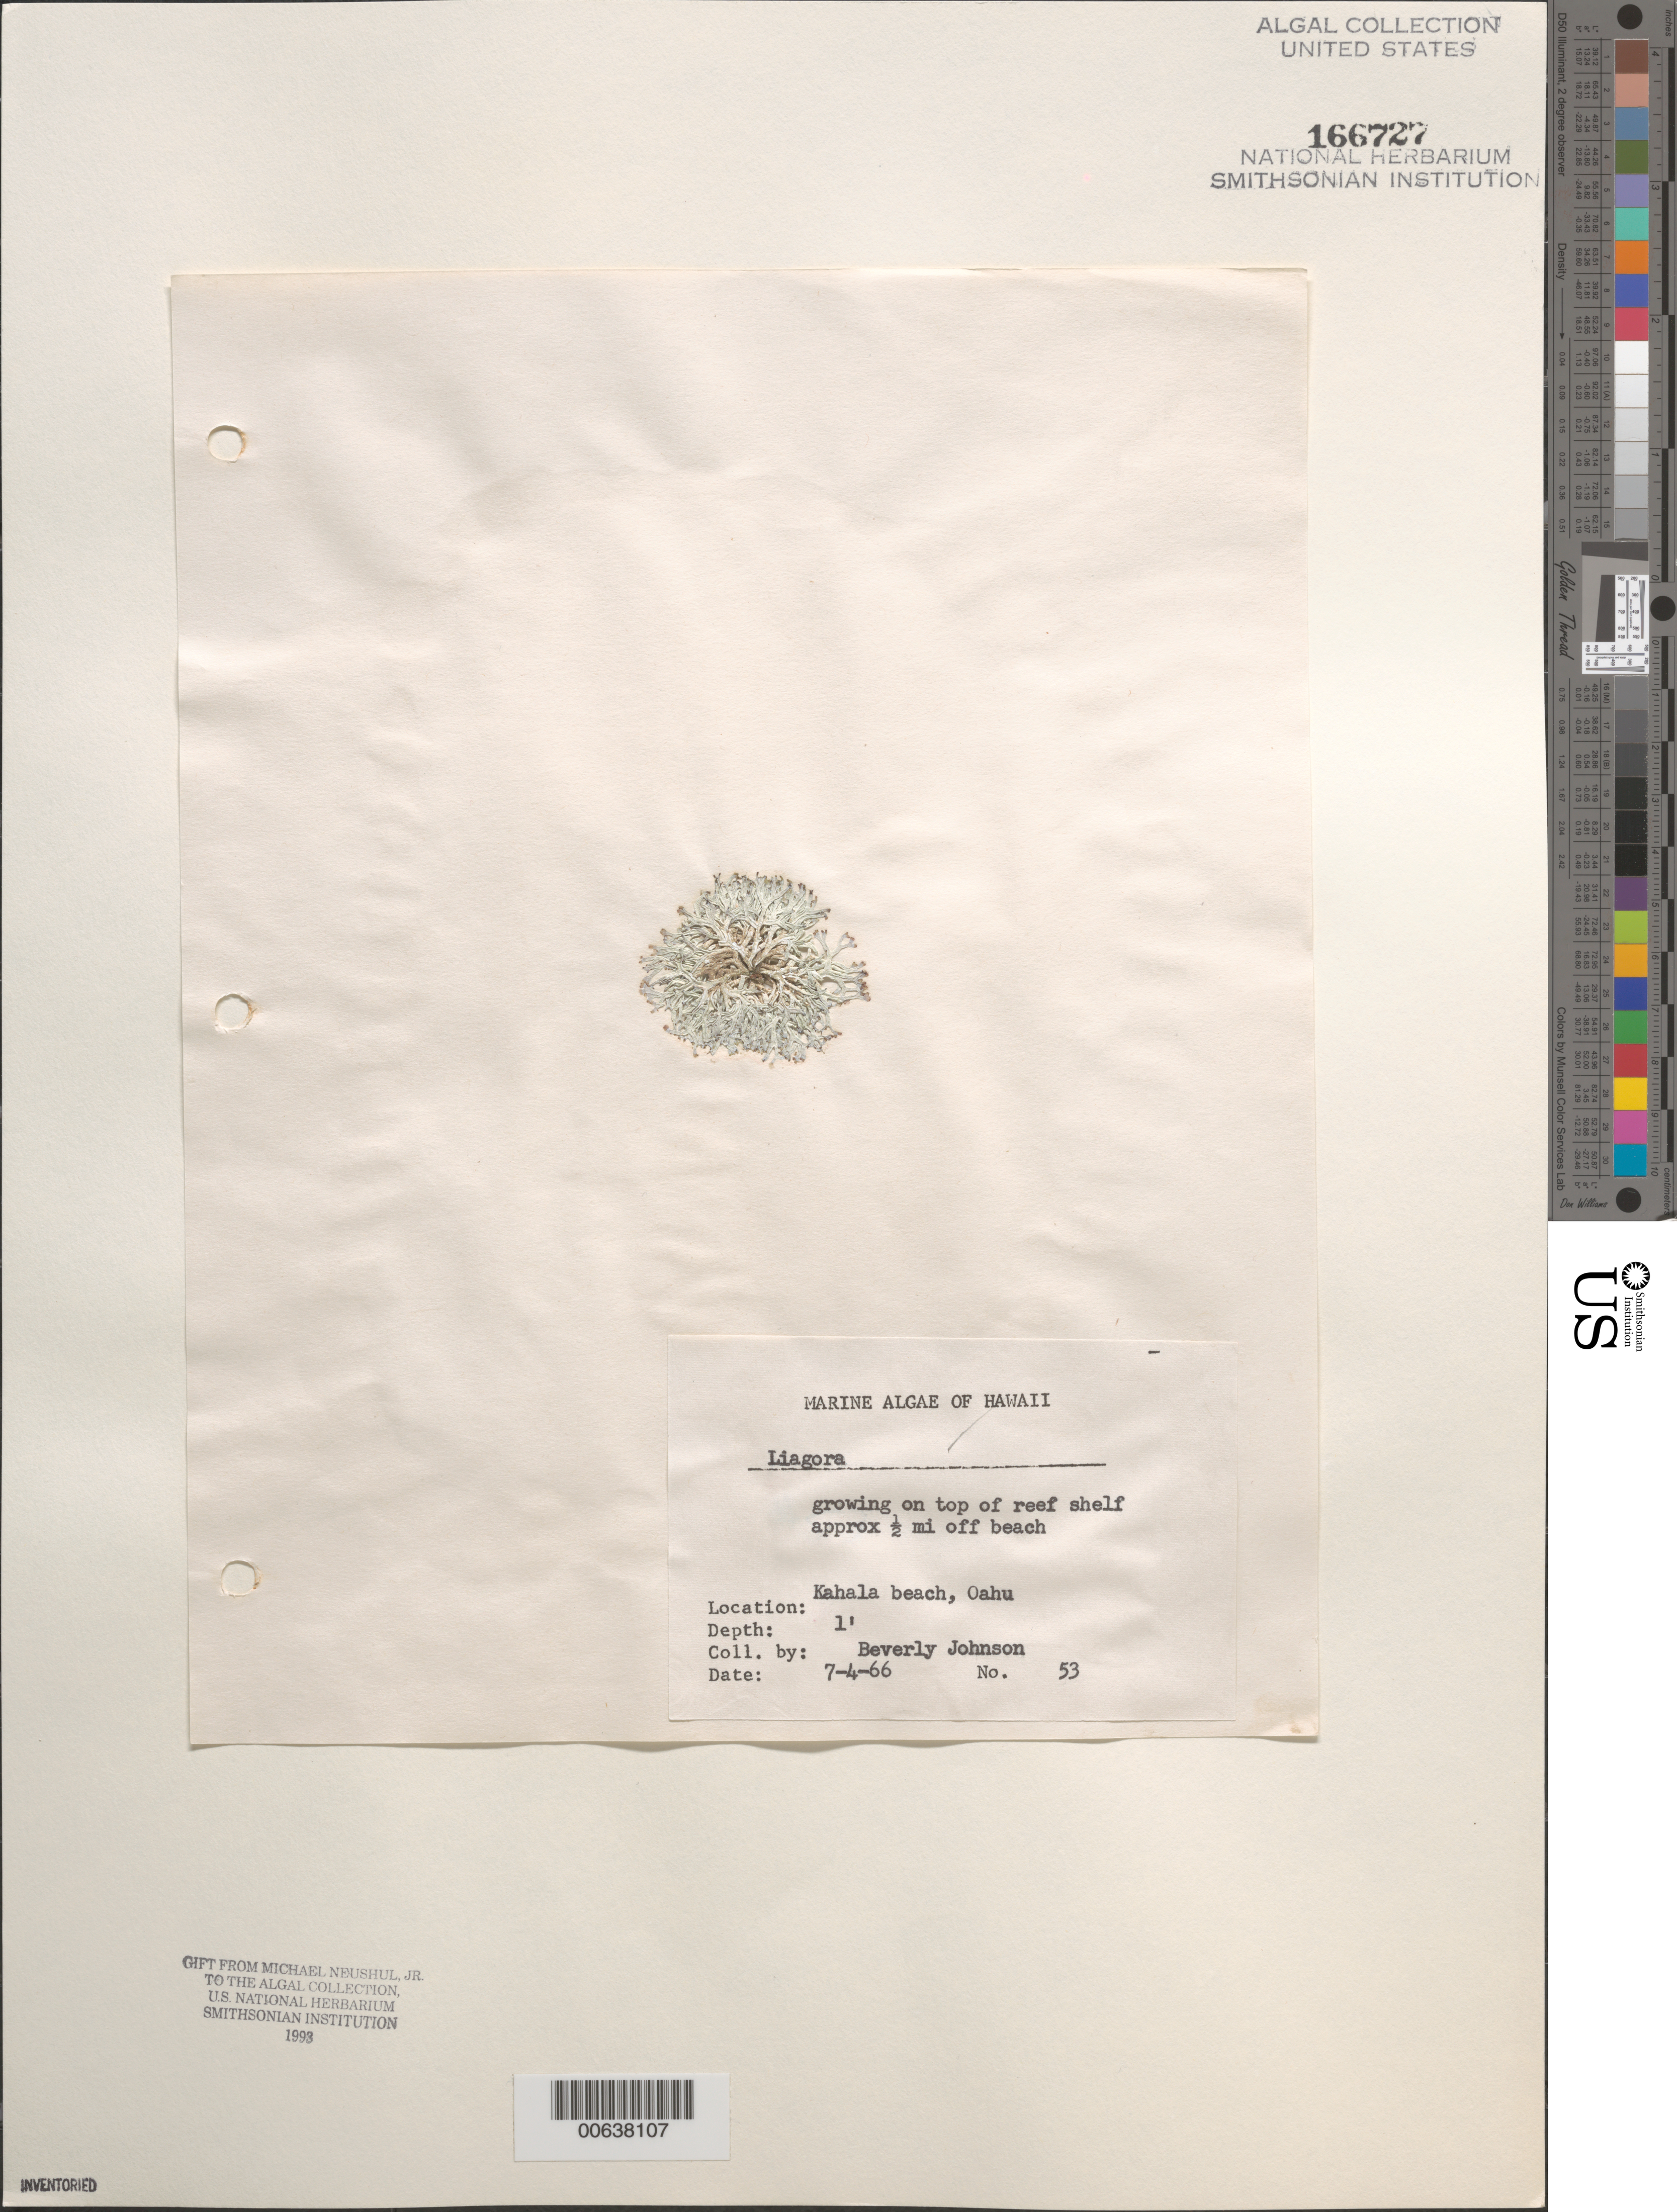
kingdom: Plantae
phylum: Rhodophyta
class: Florideophyceae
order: Nemaliales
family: Liagoraceae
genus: Liagora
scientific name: Liagora sp.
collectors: B. Johnson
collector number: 53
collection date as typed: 04 Jul 1966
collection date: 1966-07-04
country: United States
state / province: Hawaii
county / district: Honolulu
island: Oahu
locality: Reef ca. 0.5 mile off Kahala Beach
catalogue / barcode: US 166727